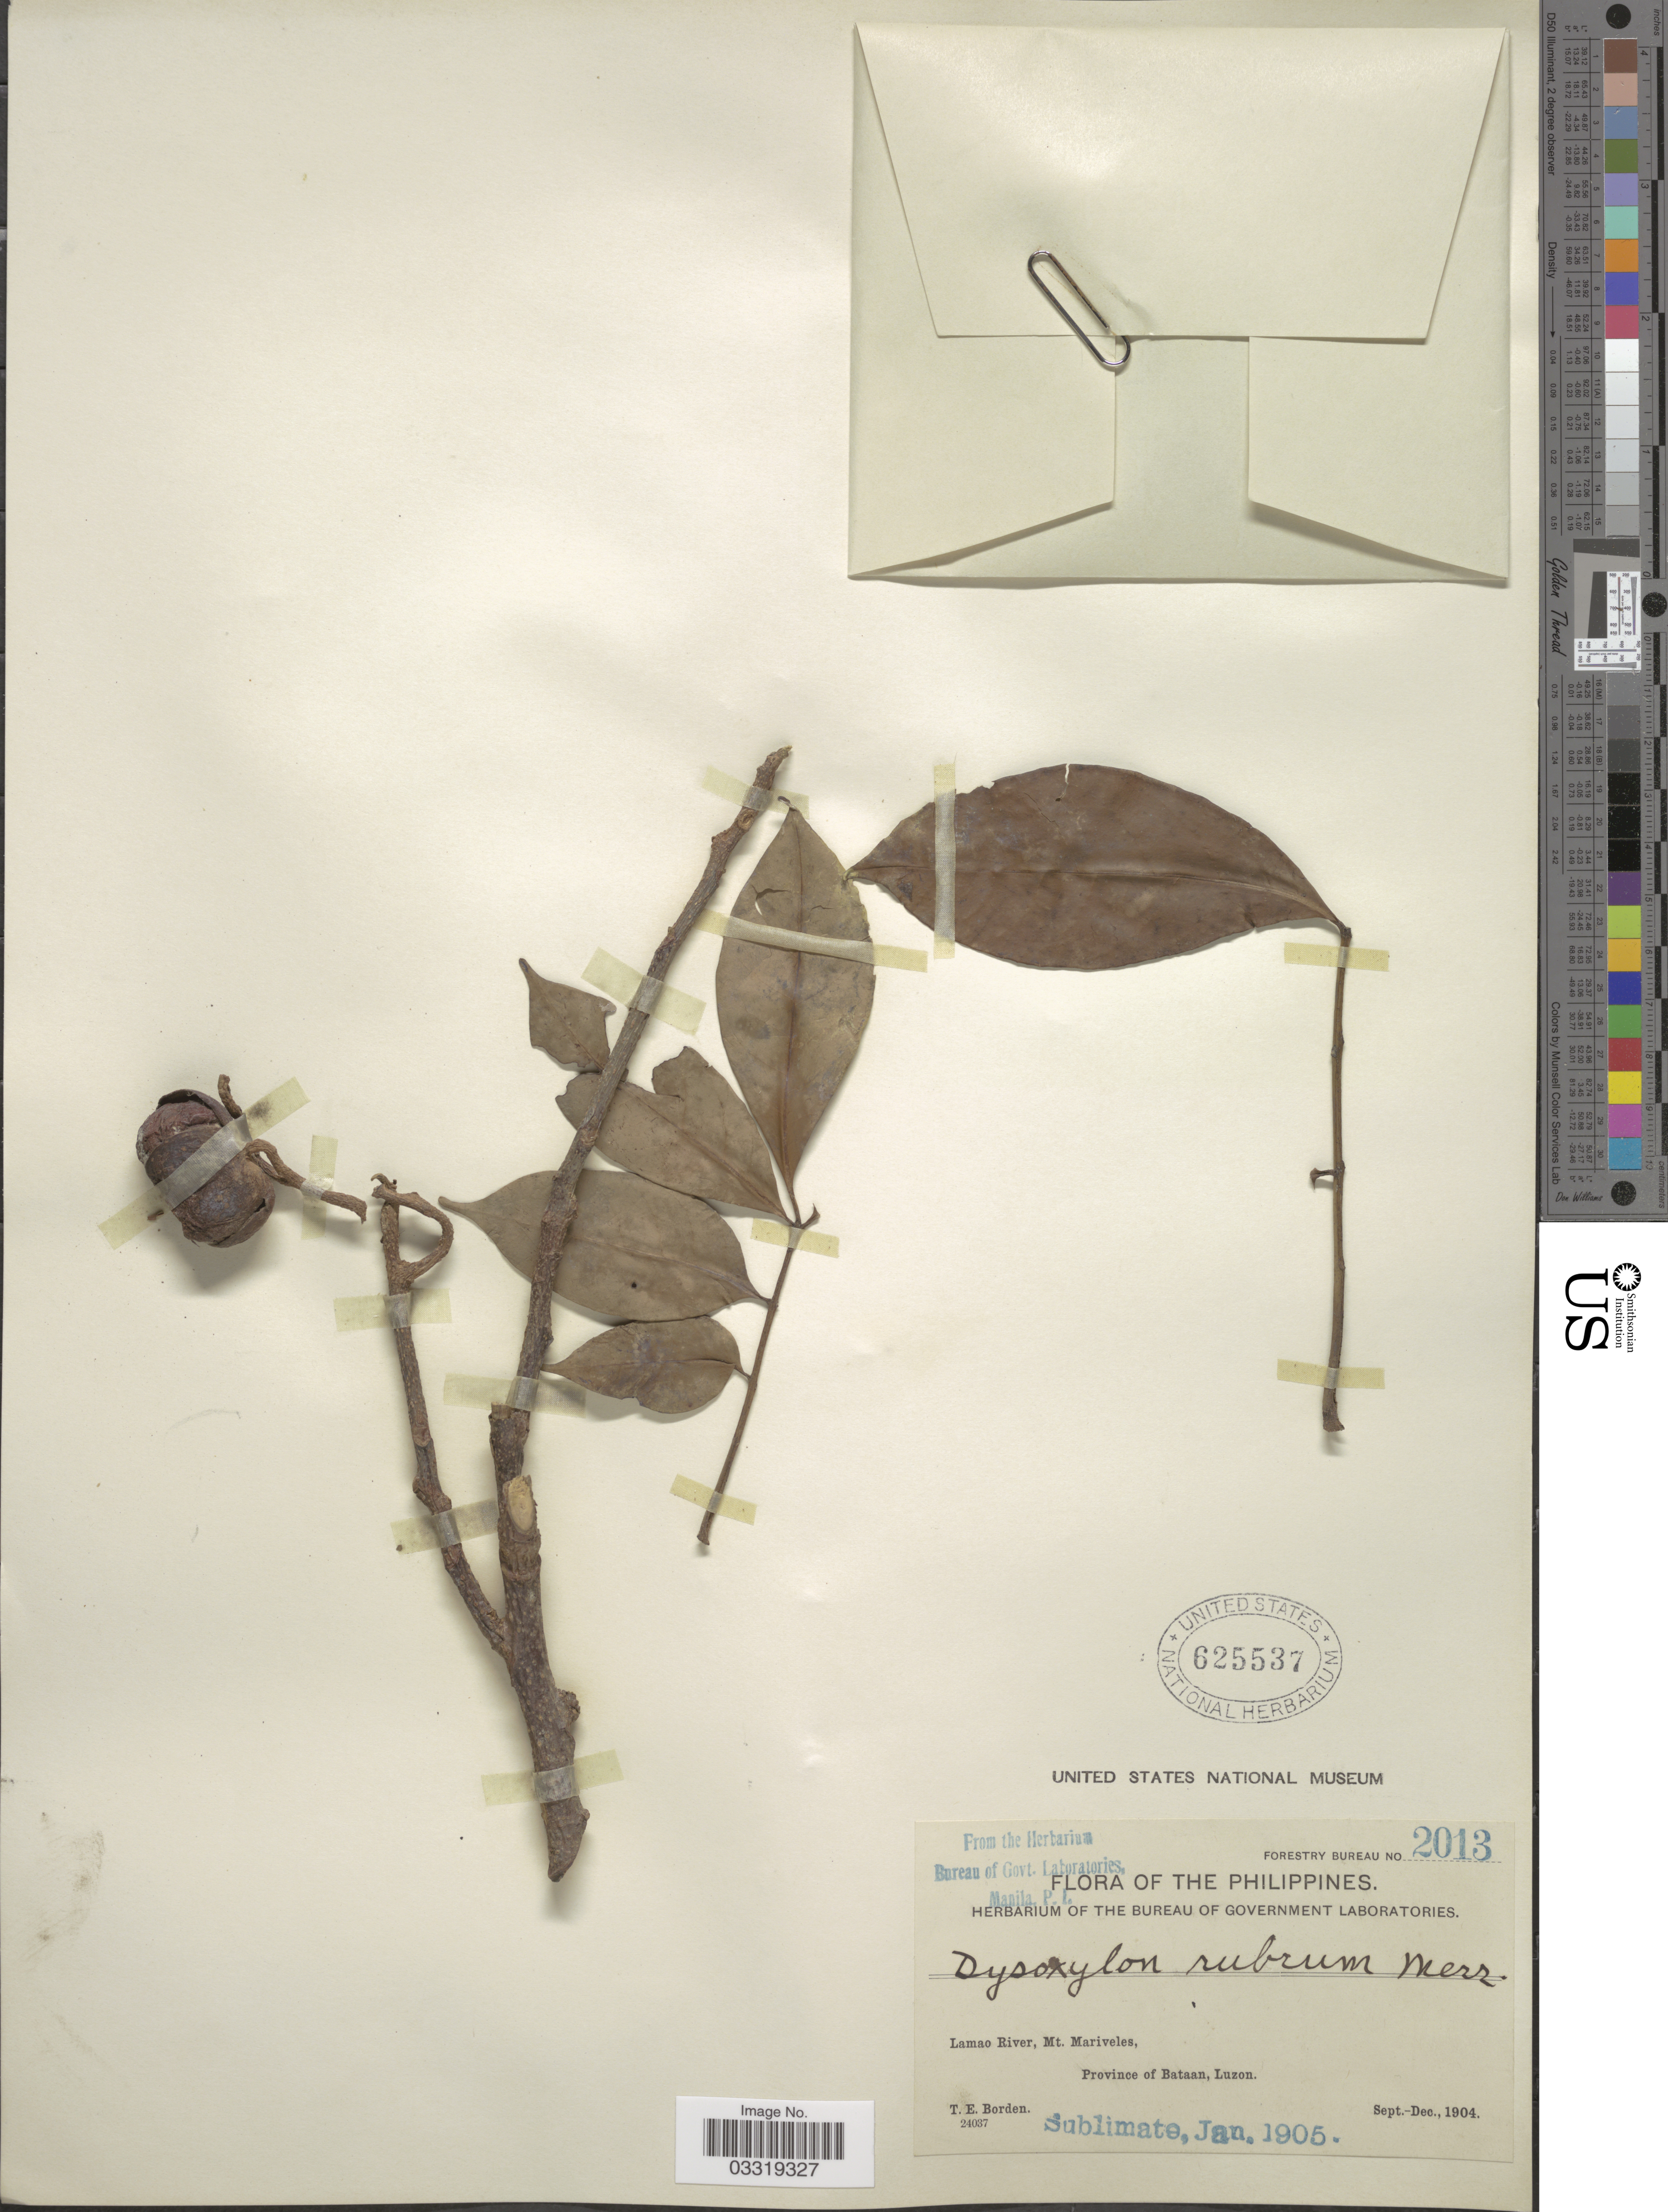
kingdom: Plantae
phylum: Tracheophyta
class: Magnoliopsida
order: Sapindales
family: Meliaceae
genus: Goniocheton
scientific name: Goniocheton arborescens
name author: Blume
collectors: T. E. Borden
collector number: Forestry Bureau 2013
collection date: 1904-09/1904-12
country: Philippines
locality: Lamao River, Mt. Mariveles, Province of Bataan, Luzon.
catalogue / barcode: US 825537